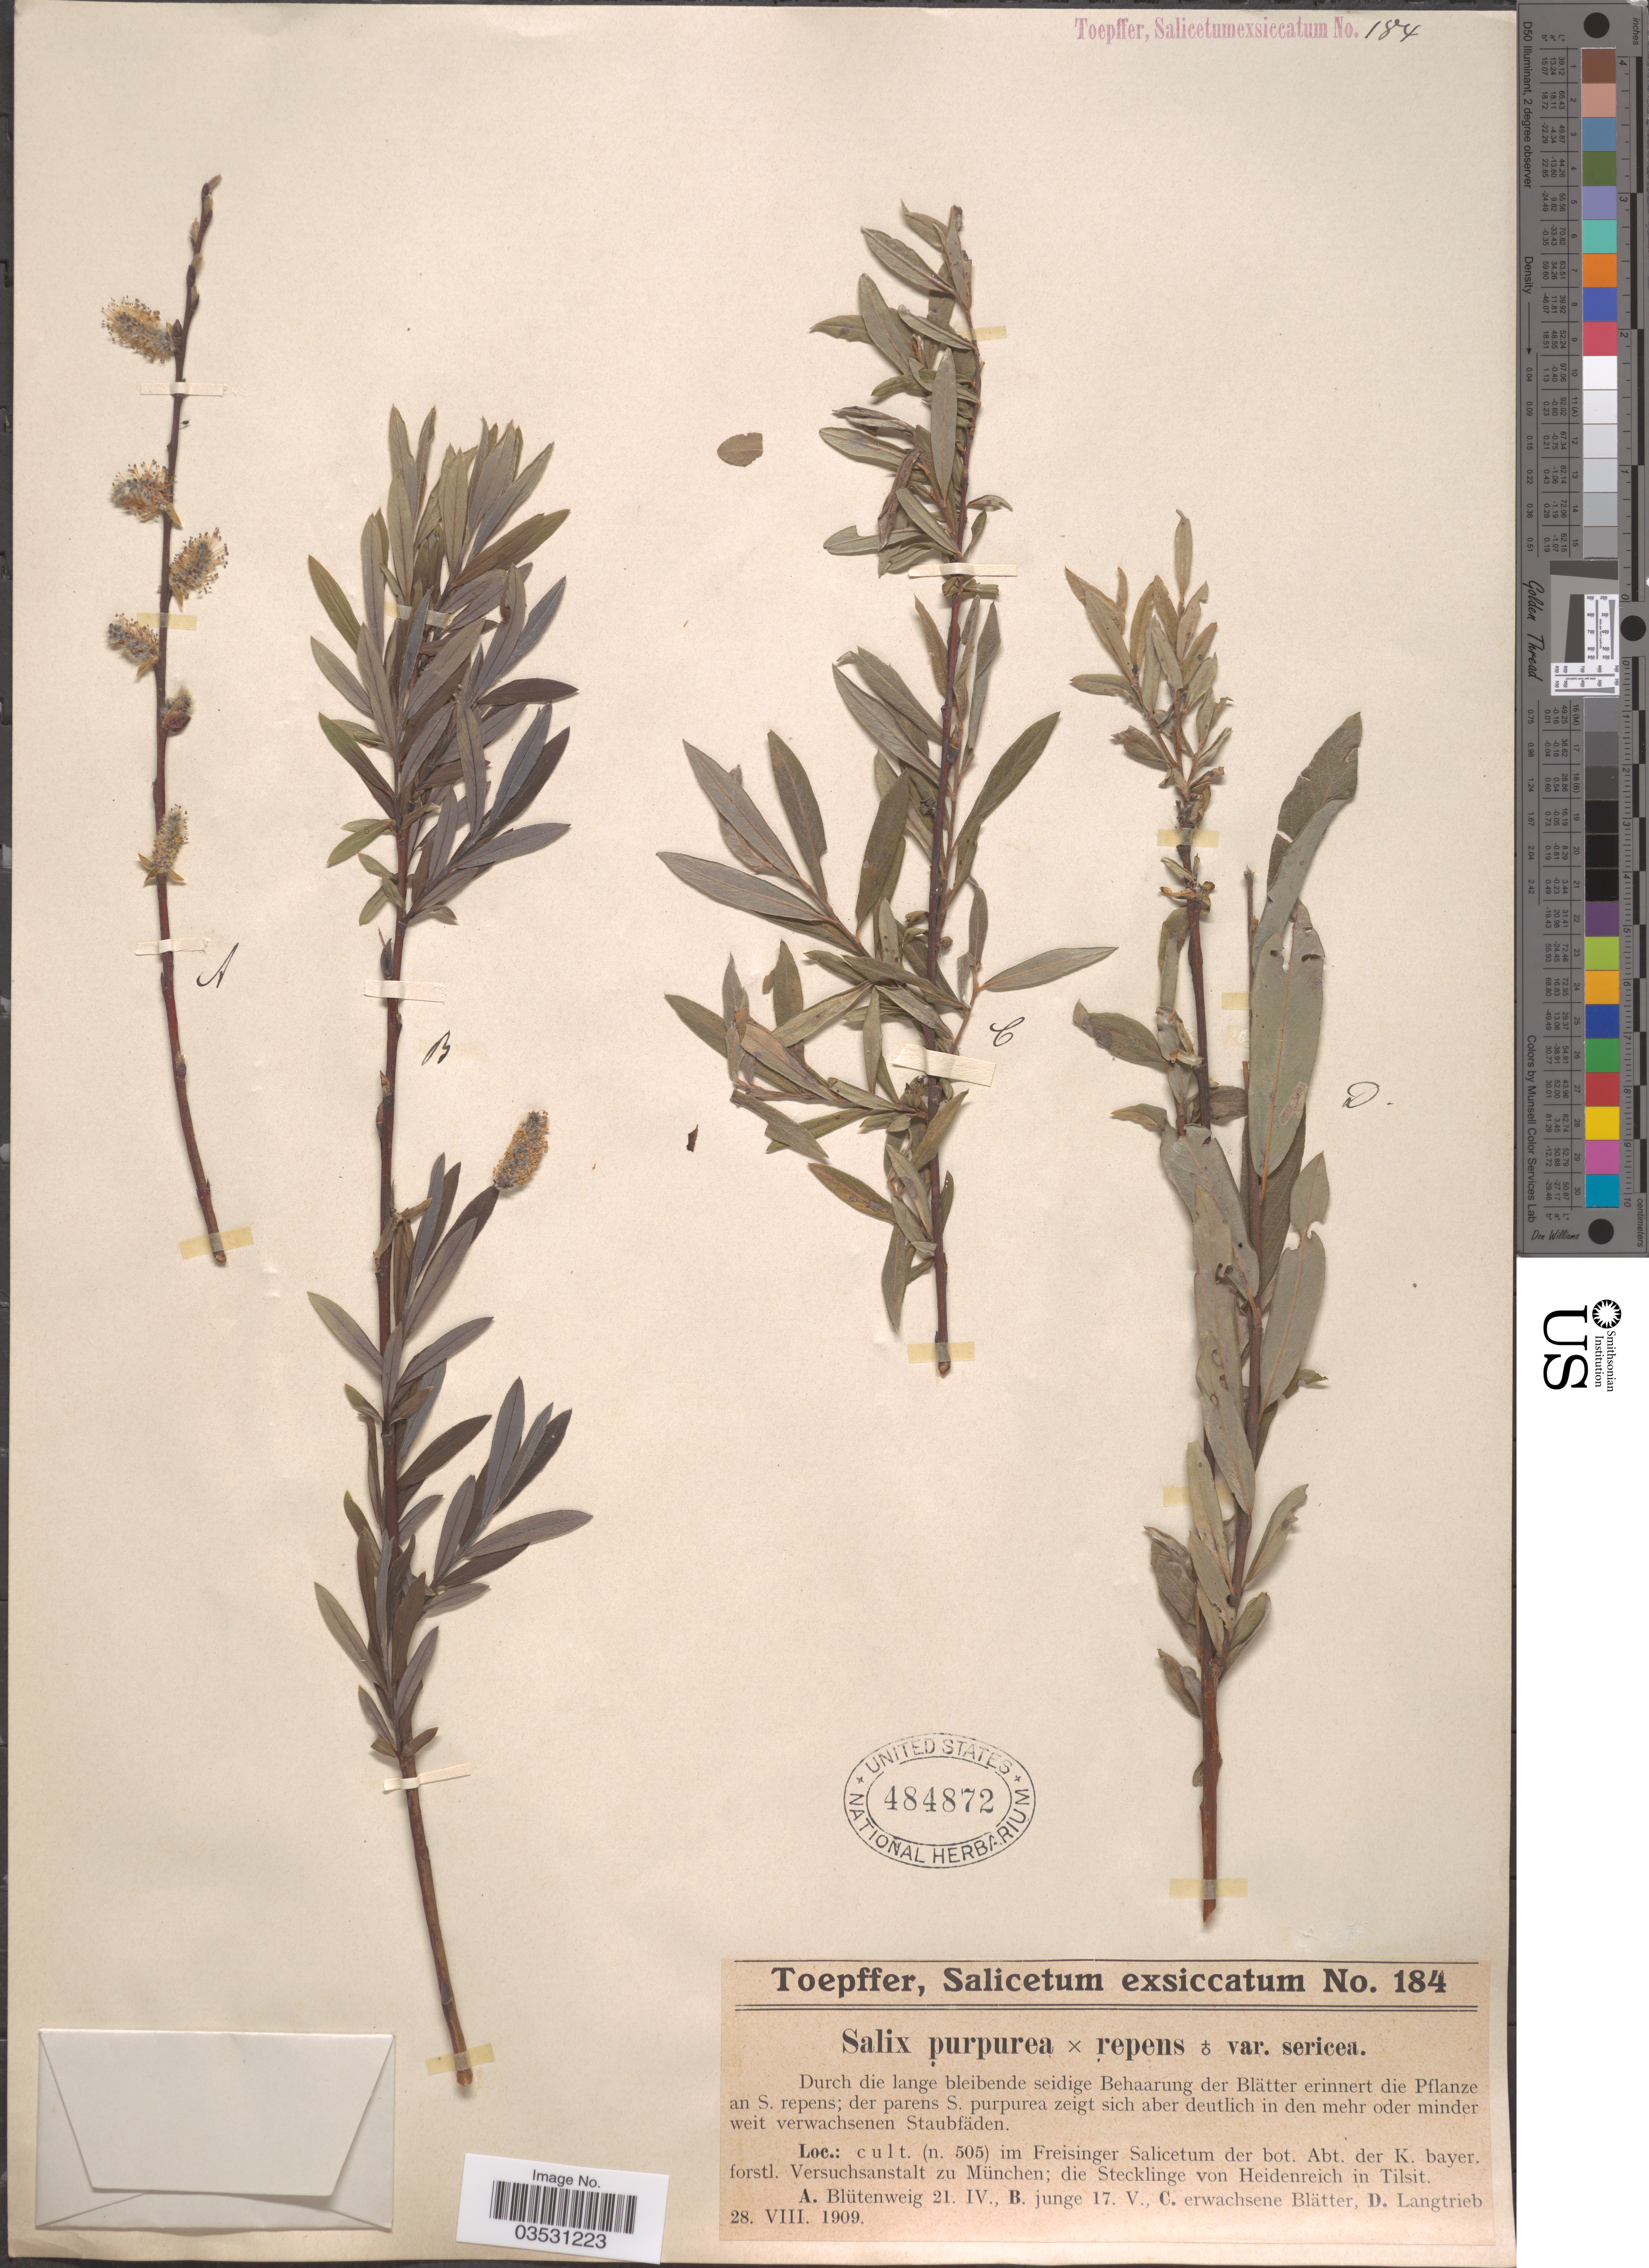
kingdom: Plantae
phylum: Tracheophyta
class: Magnoliopsida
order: Malpighiales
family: Salicaceae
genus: Salix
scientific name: Salix purpurea x S. repens var. sericea Gaudin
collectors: A. Toepffer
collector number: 184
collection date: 1909-04-21/1909-08-28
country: Germany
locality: Cult. (n. 505) im Freisinger Salicetum der bot. Abt. der K. bayer. forstl. Versuchsanstalt zu München; die Stecklinge von Heidenreich in Tilsit.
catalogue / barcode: US 484872